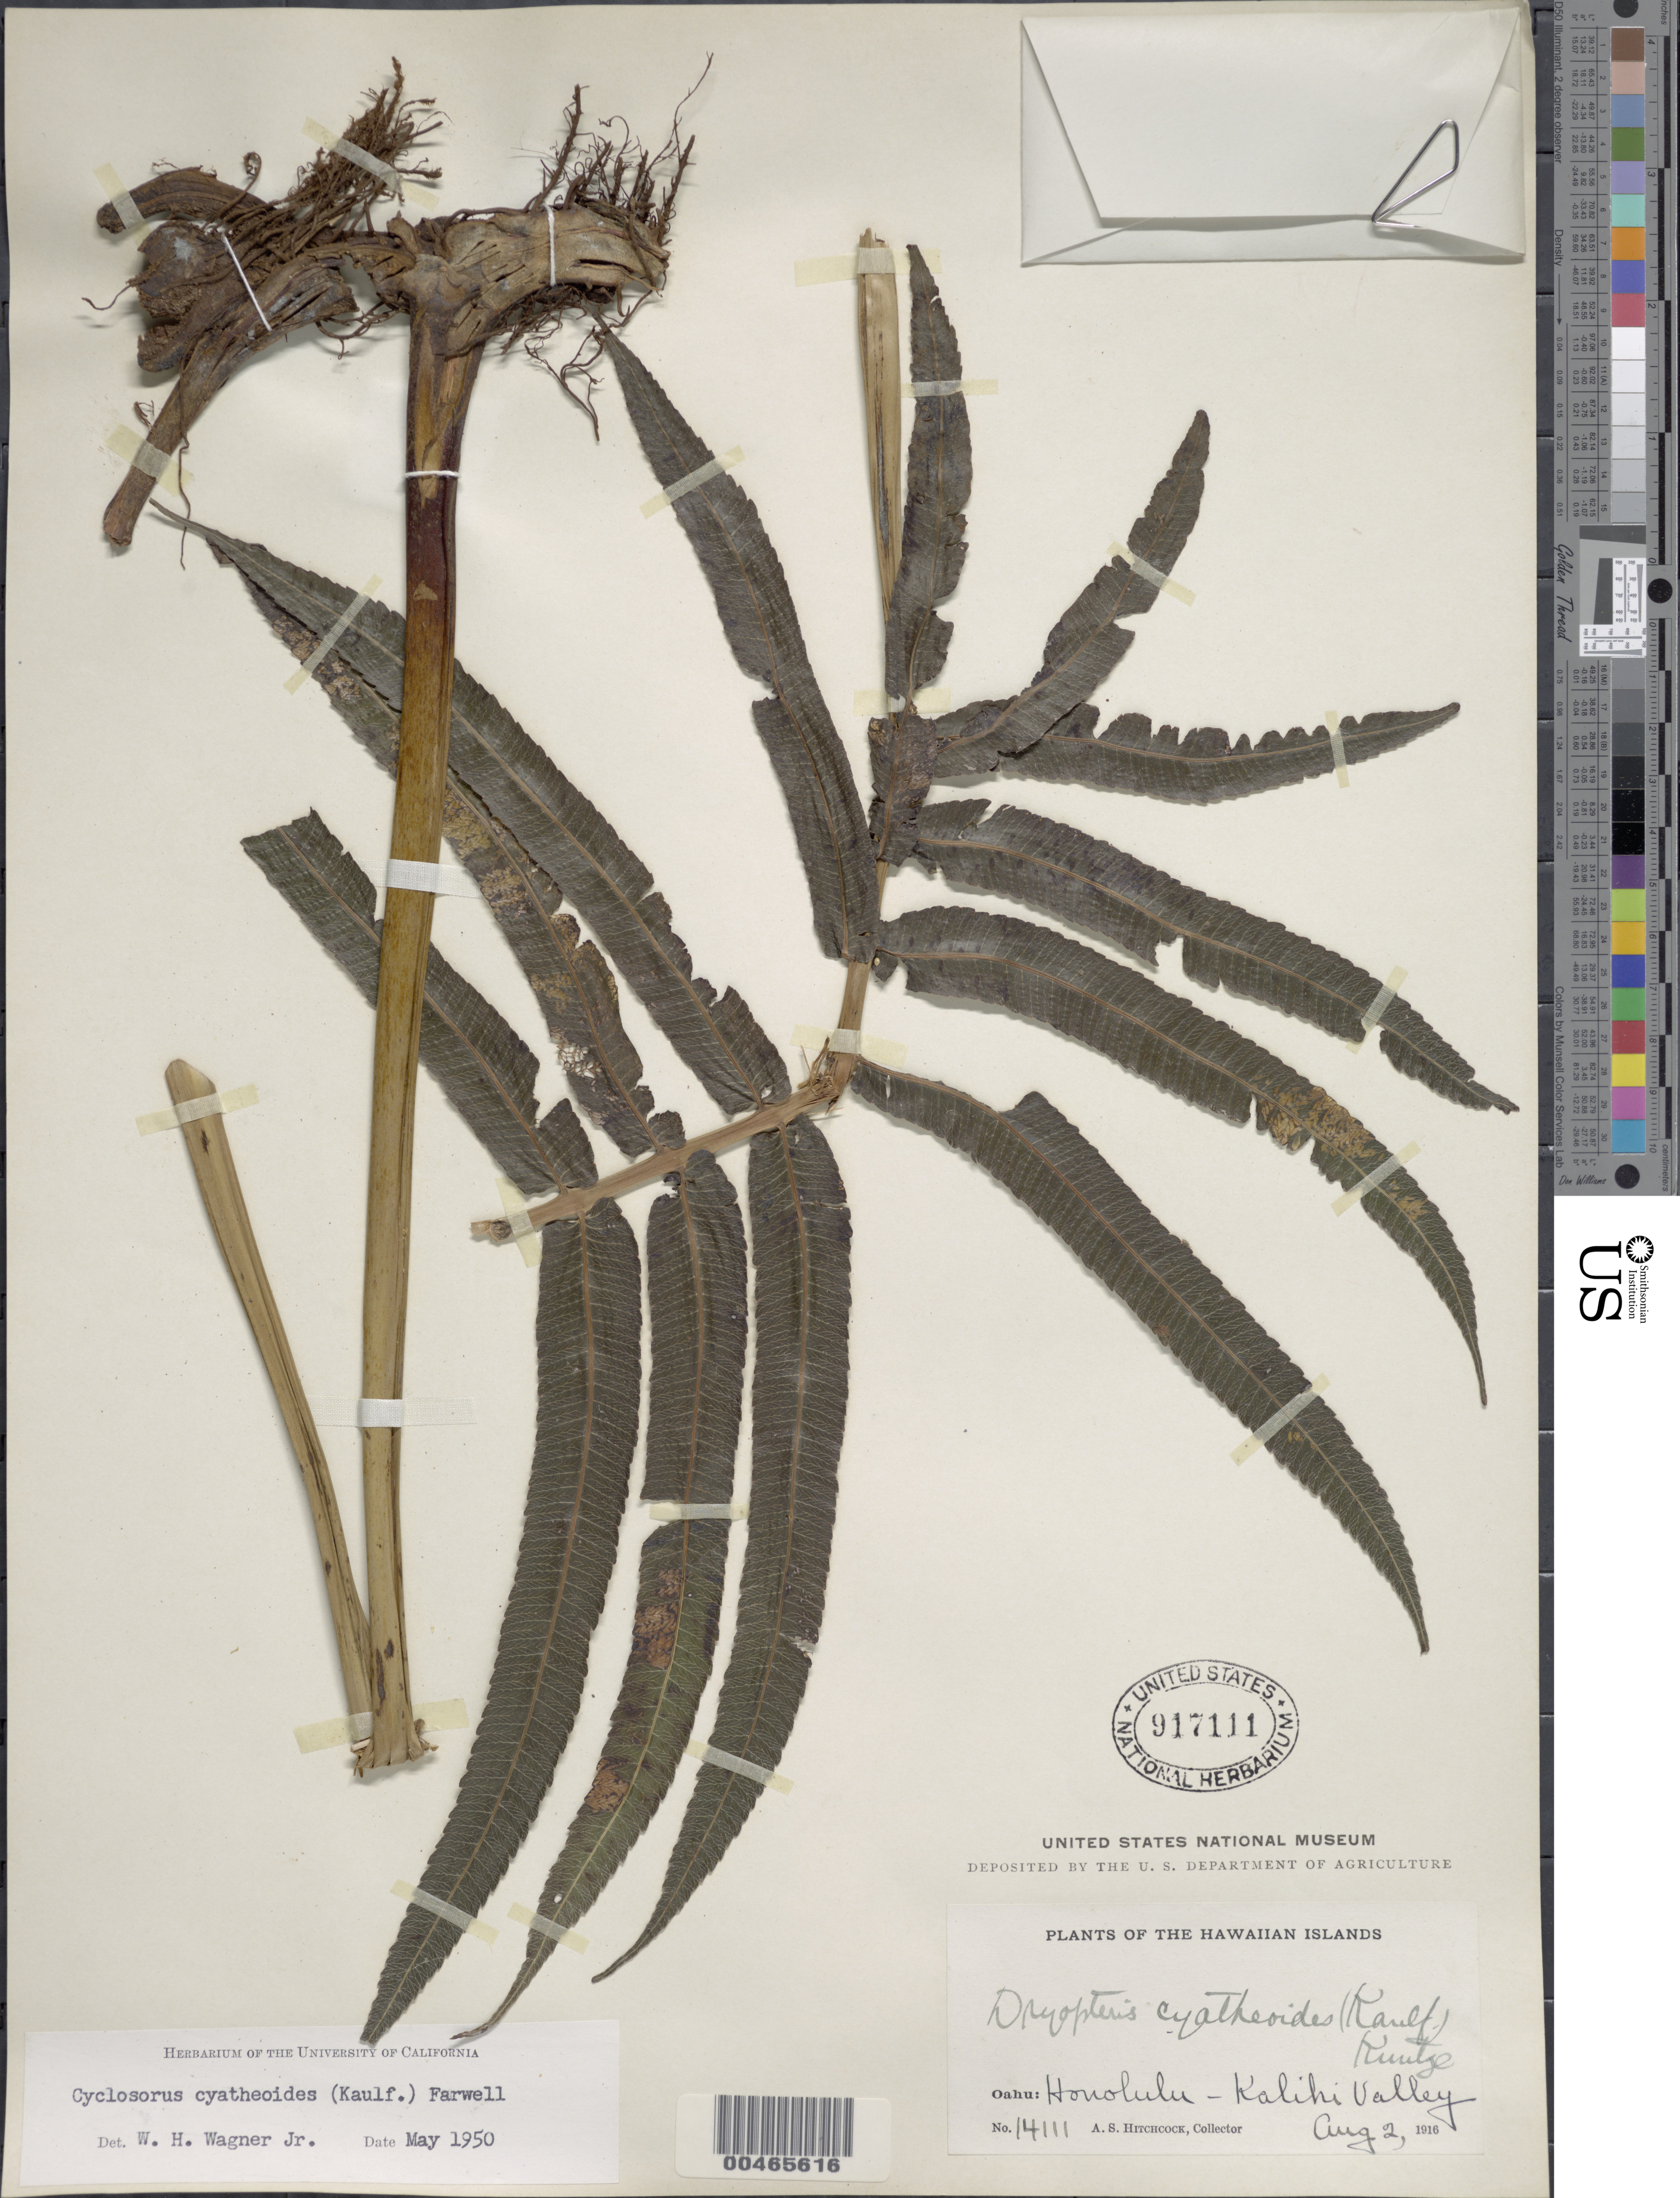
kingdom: Plantae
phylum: Tracheophyta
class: Polypodiopsida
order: Polypodiales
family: Thelypteridaceae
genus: Christella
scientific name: Christella cyatheoides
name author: (Kaulf.) Holttum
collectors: A. S. Hitchcock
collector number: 14111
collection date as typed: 2 Aug 1916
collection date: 1916-08-02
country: United States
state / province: Hawaii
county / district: Honolulu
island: Oahu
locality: Honolulu-Kalihi Valley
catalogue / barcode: US 917111